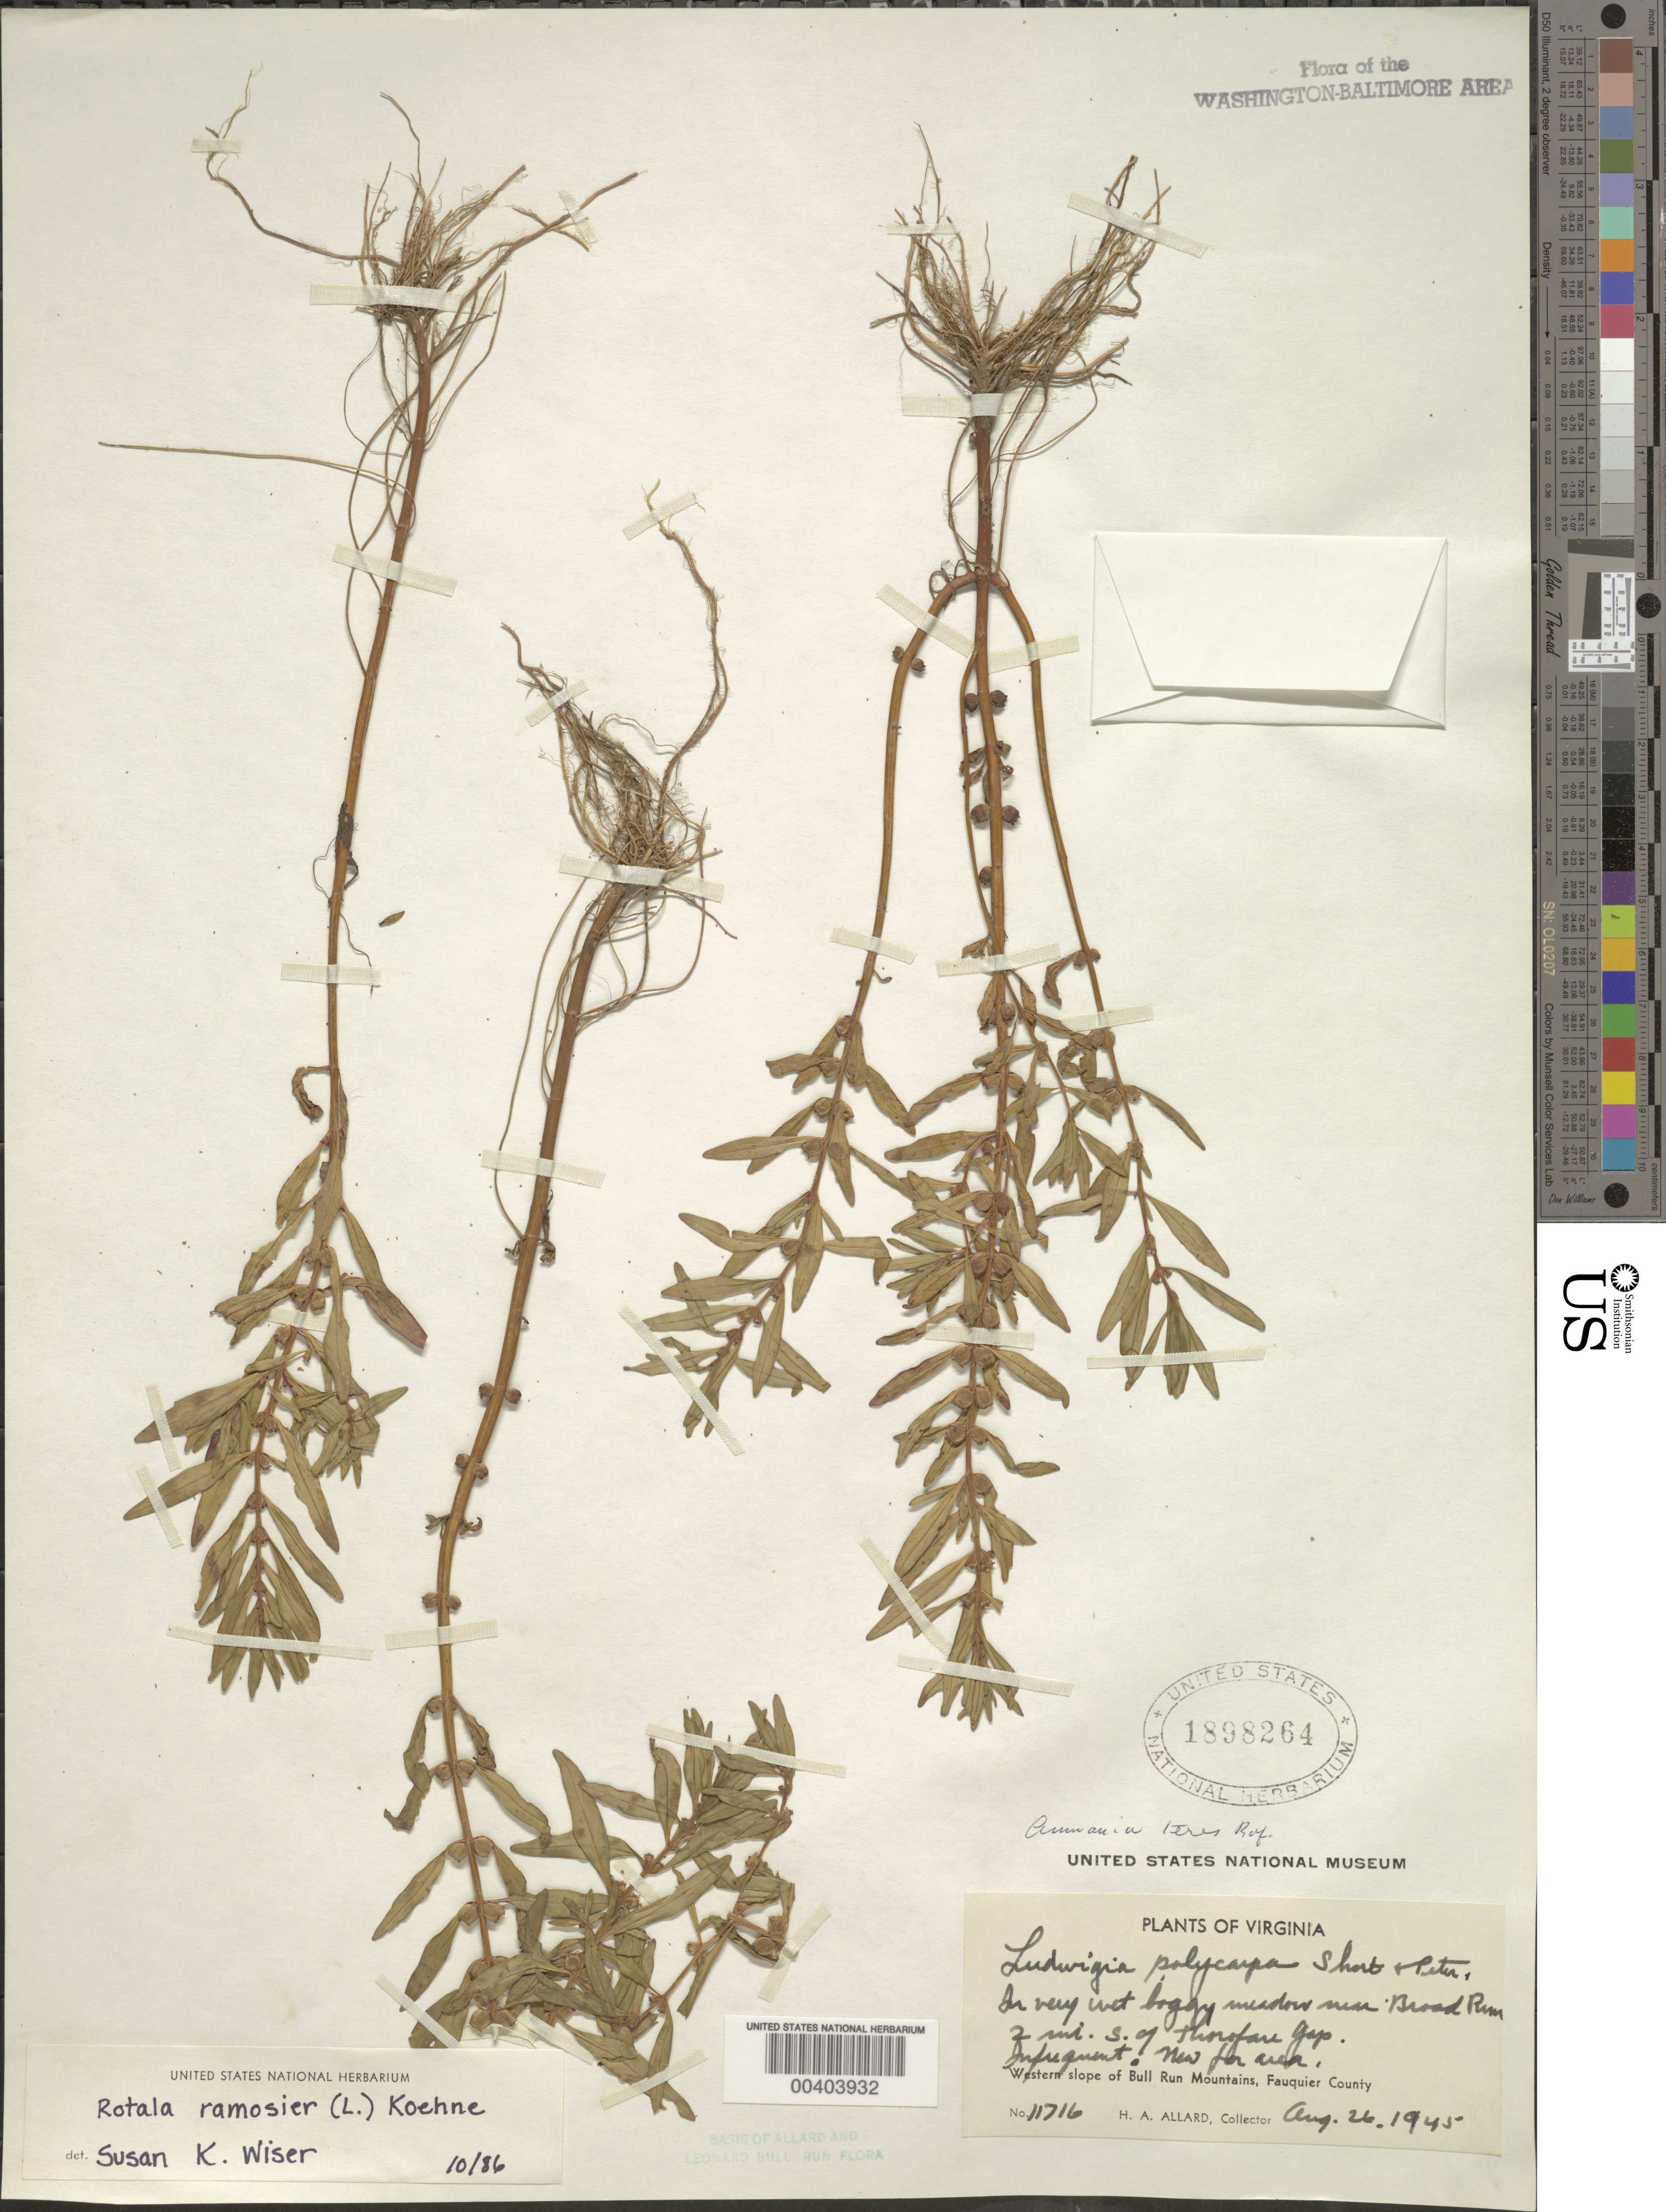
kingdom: Plantae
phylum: Tracheophyta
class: Magnoliopsida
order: Myrtales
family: Lythraceae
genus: Rotala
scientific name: Rotala ramosior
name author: (L.) Koehne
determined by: Wiser, S. K.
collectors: H. A. Allard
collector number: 11716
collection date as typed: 26 Aug 1945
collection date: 1945-08-26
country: United States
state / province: Virginia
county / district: Fauquier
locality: Mountains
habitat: In very wet boggy meadow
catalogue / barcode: US 1898264